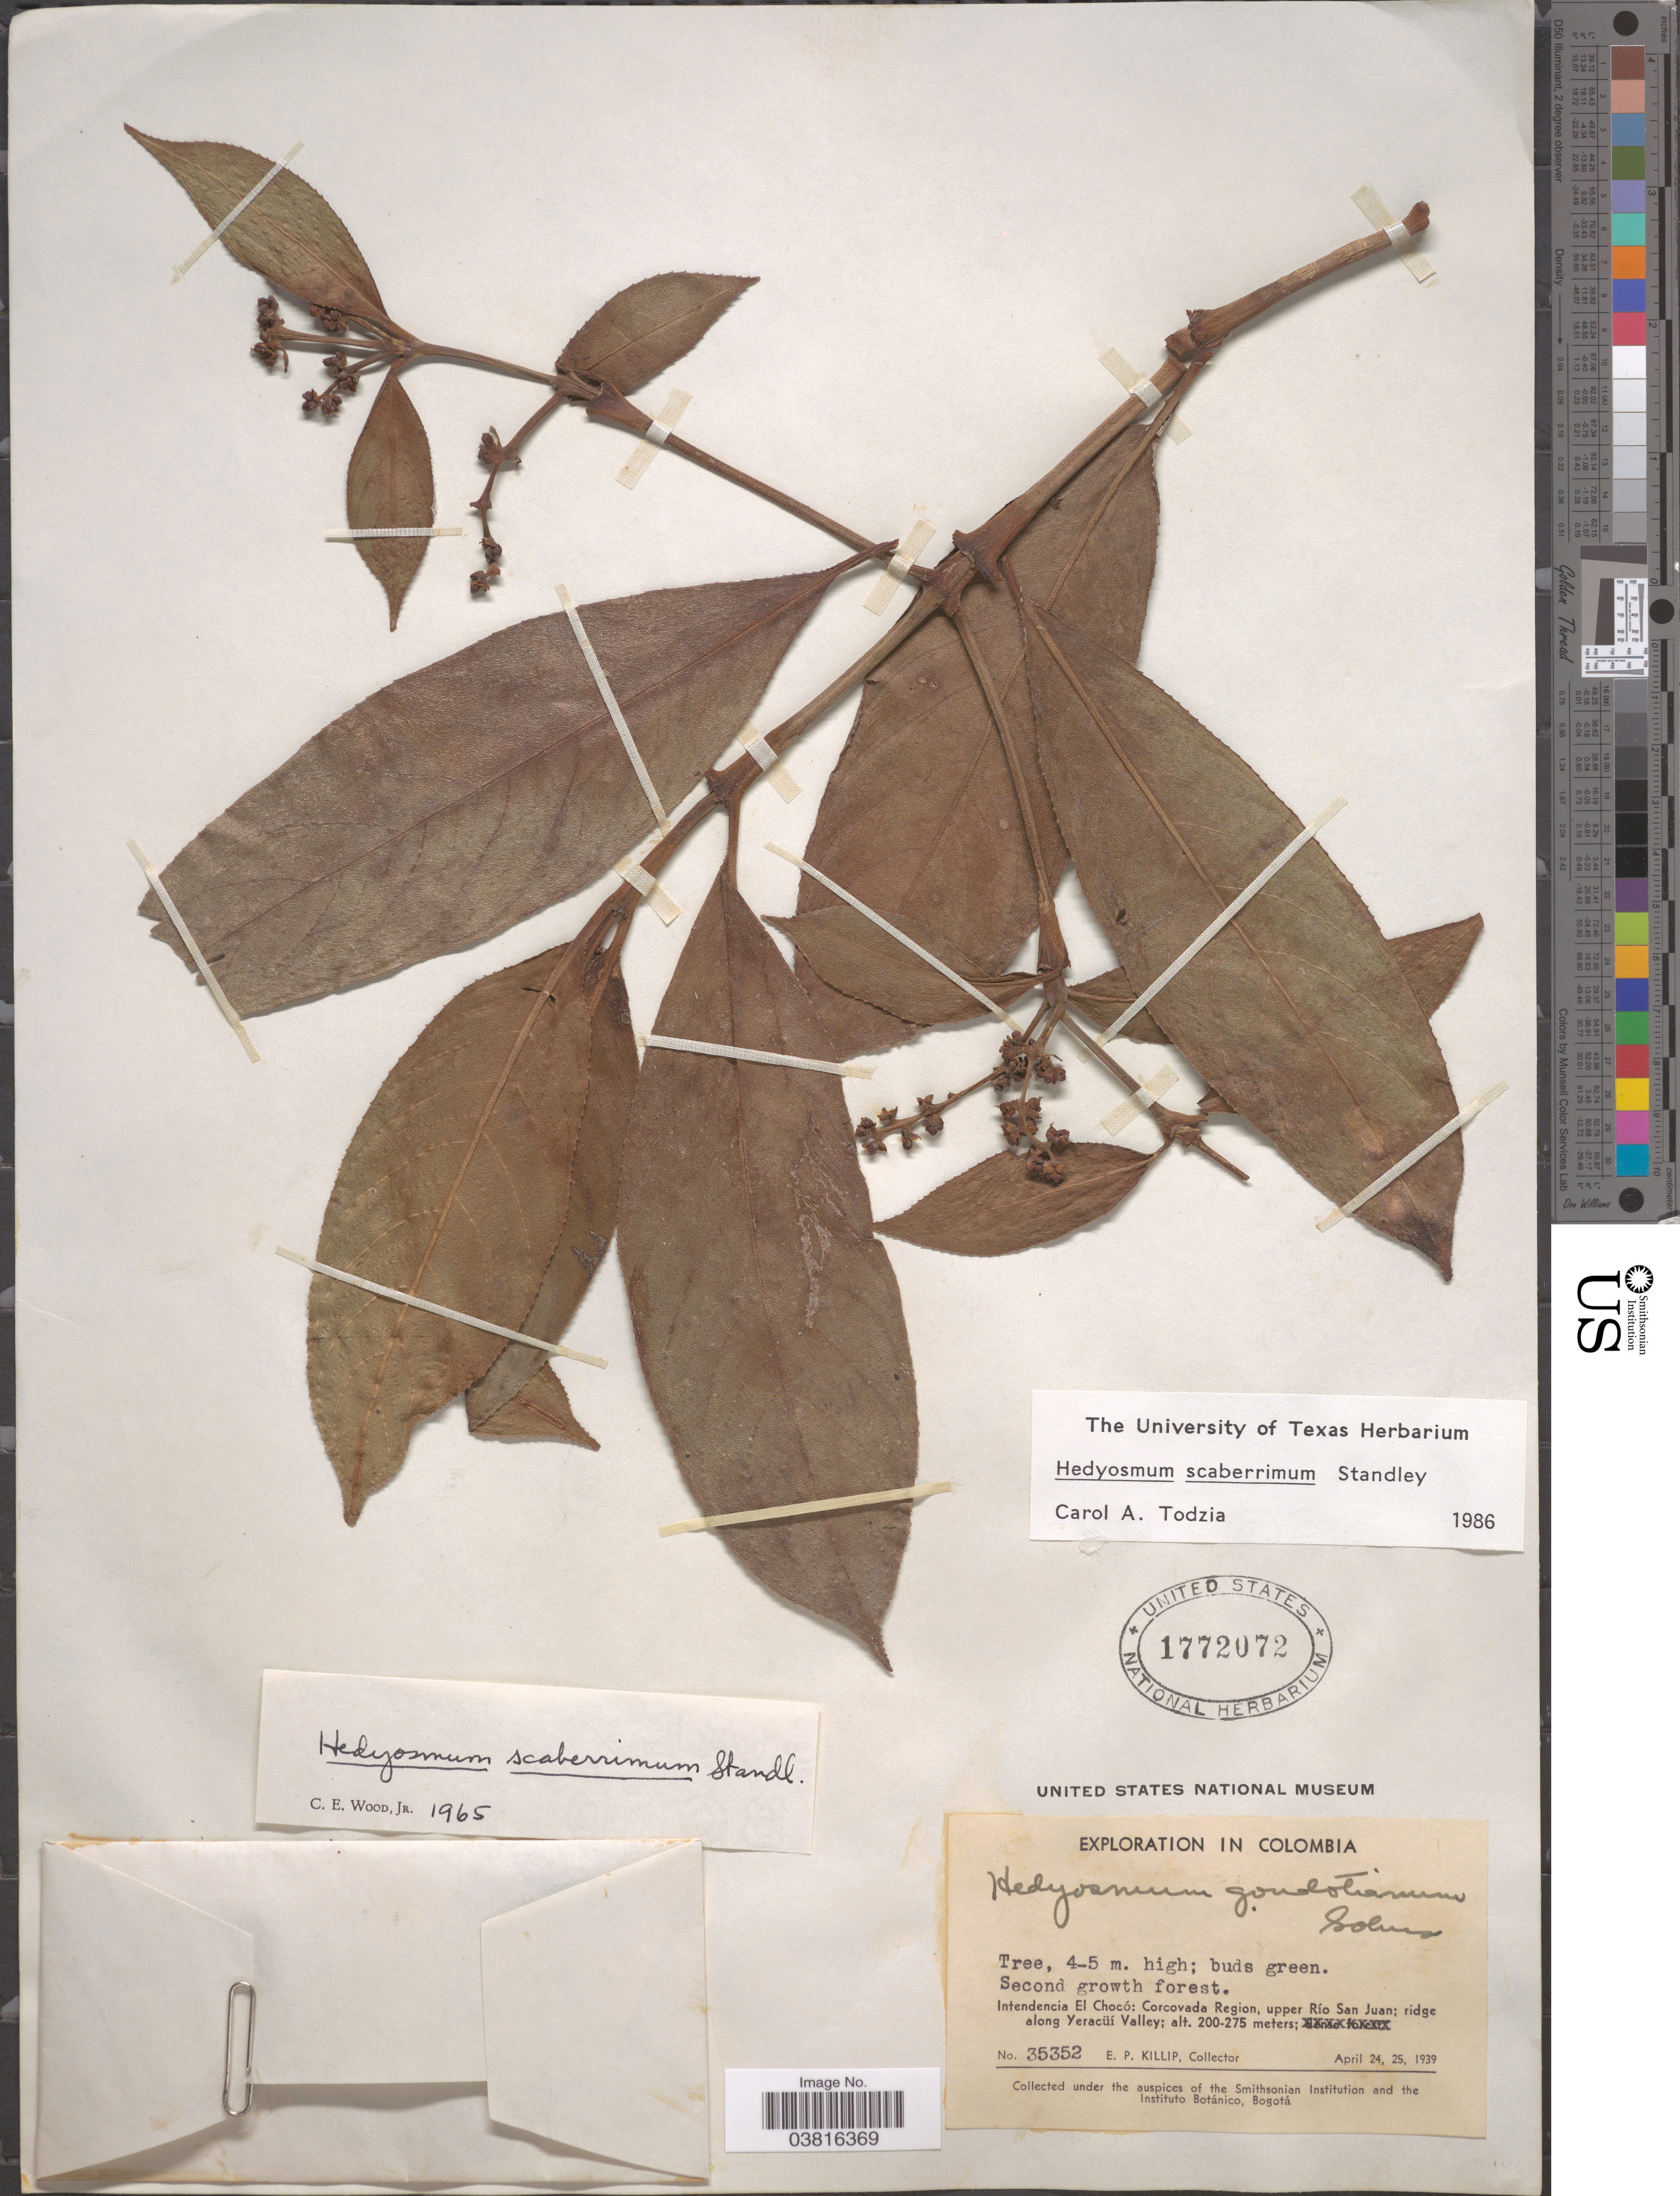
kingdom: Plantae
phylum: Tracheophyta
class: Magnoliopsida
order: Chloranthales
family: Chloranthaceae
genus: Hedyosmum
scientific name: Hedyosmum scaberrimum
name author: Standl.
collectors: E. P. Killip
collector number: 35352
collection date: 1939-04-24/1939-04-25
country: Colombia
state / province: Chocó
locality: Intendencia El Chocó: Corcovada Region, upper Río San Juan; ridge along Yeracüí Valley.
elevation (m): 200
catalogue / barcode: US 1772072